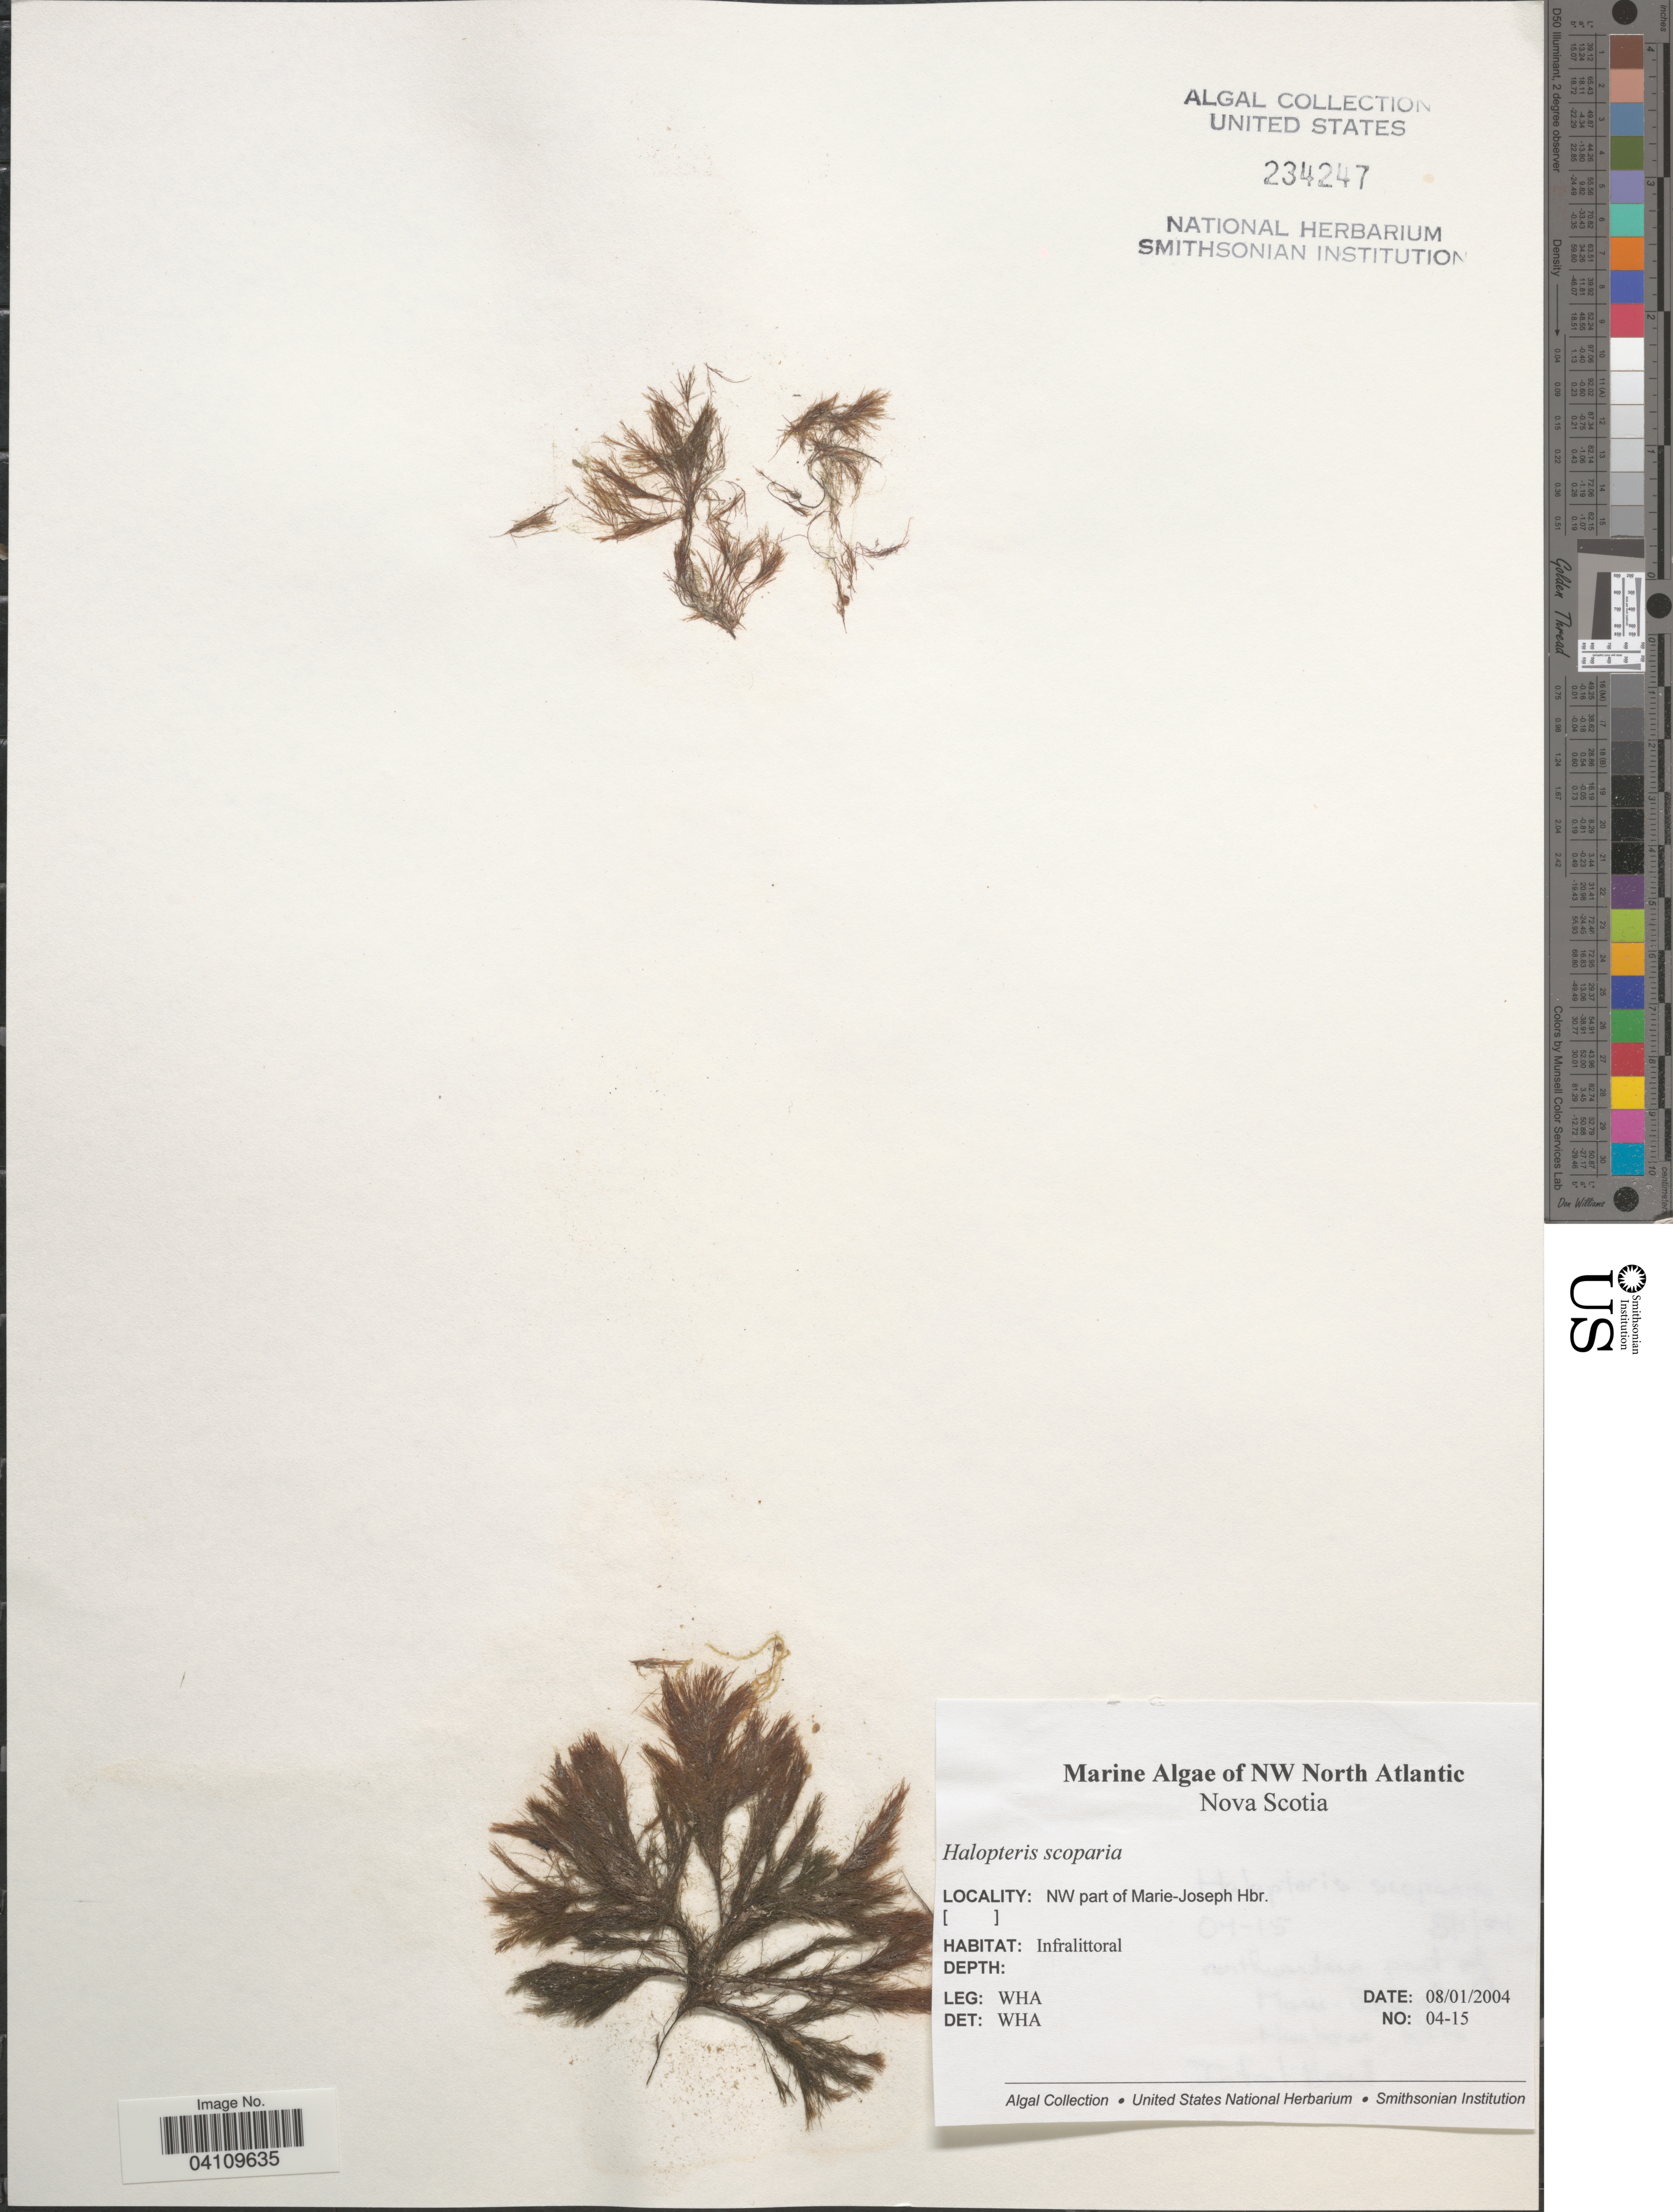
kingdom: Chromista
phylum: Ochrophyta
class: Phaeophyceae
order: Sphacelariales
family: Stypocaulaceae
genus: Halopteris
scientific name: Halopteris scoparia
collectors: W. H. Adey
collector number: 04-15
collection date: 2004-01-08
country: Canada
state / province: Nova Scotia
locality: NW North Atlantic. NW part of Marie-Joseph Hbr.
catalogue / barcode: US 234247